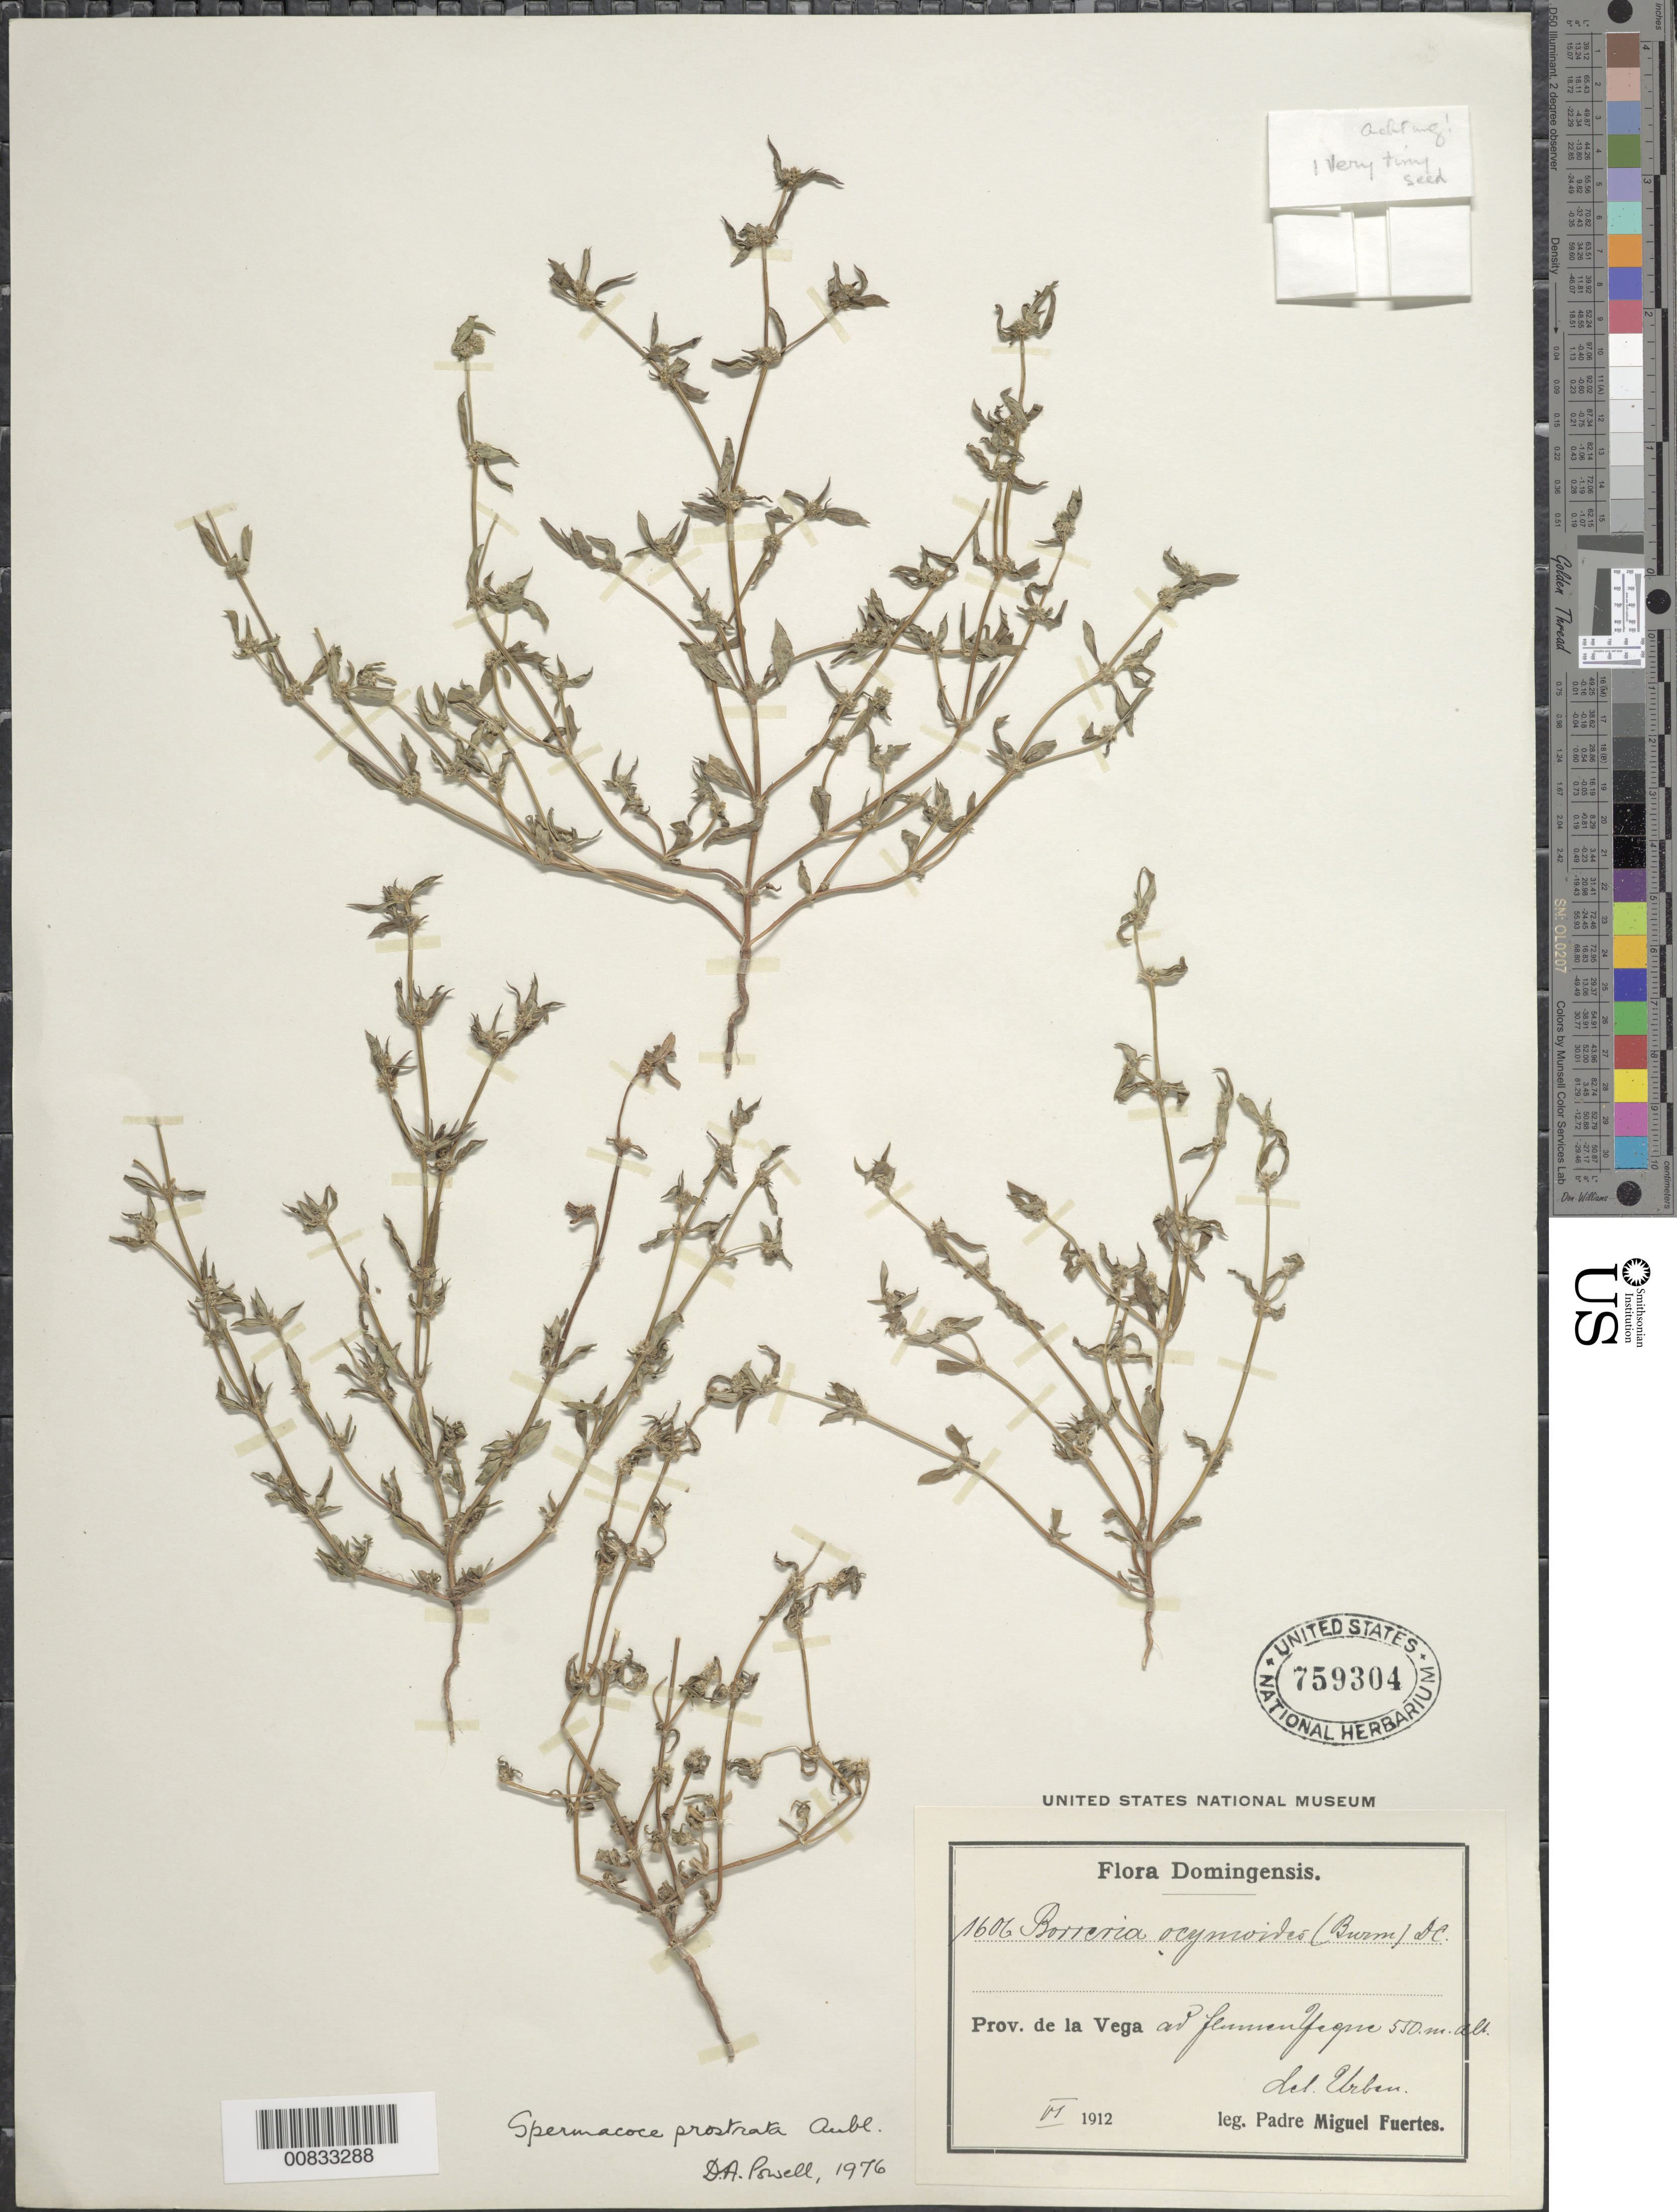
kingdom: Plantae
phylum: Tracheophyta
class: Magnoliopsida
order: Gentianales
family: Rubiaceae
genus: Spermacoce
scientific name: Spermacoce prostrata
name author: Aubl.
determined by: Powell, D. A.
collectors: M. D. Fuertes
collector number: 1606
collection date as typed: Jun 1912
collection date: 1912-06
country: Dominican Republic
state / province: La Vega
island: Hispaniola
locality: "flemmen" Yaque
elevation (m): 550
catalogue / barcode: US 759304